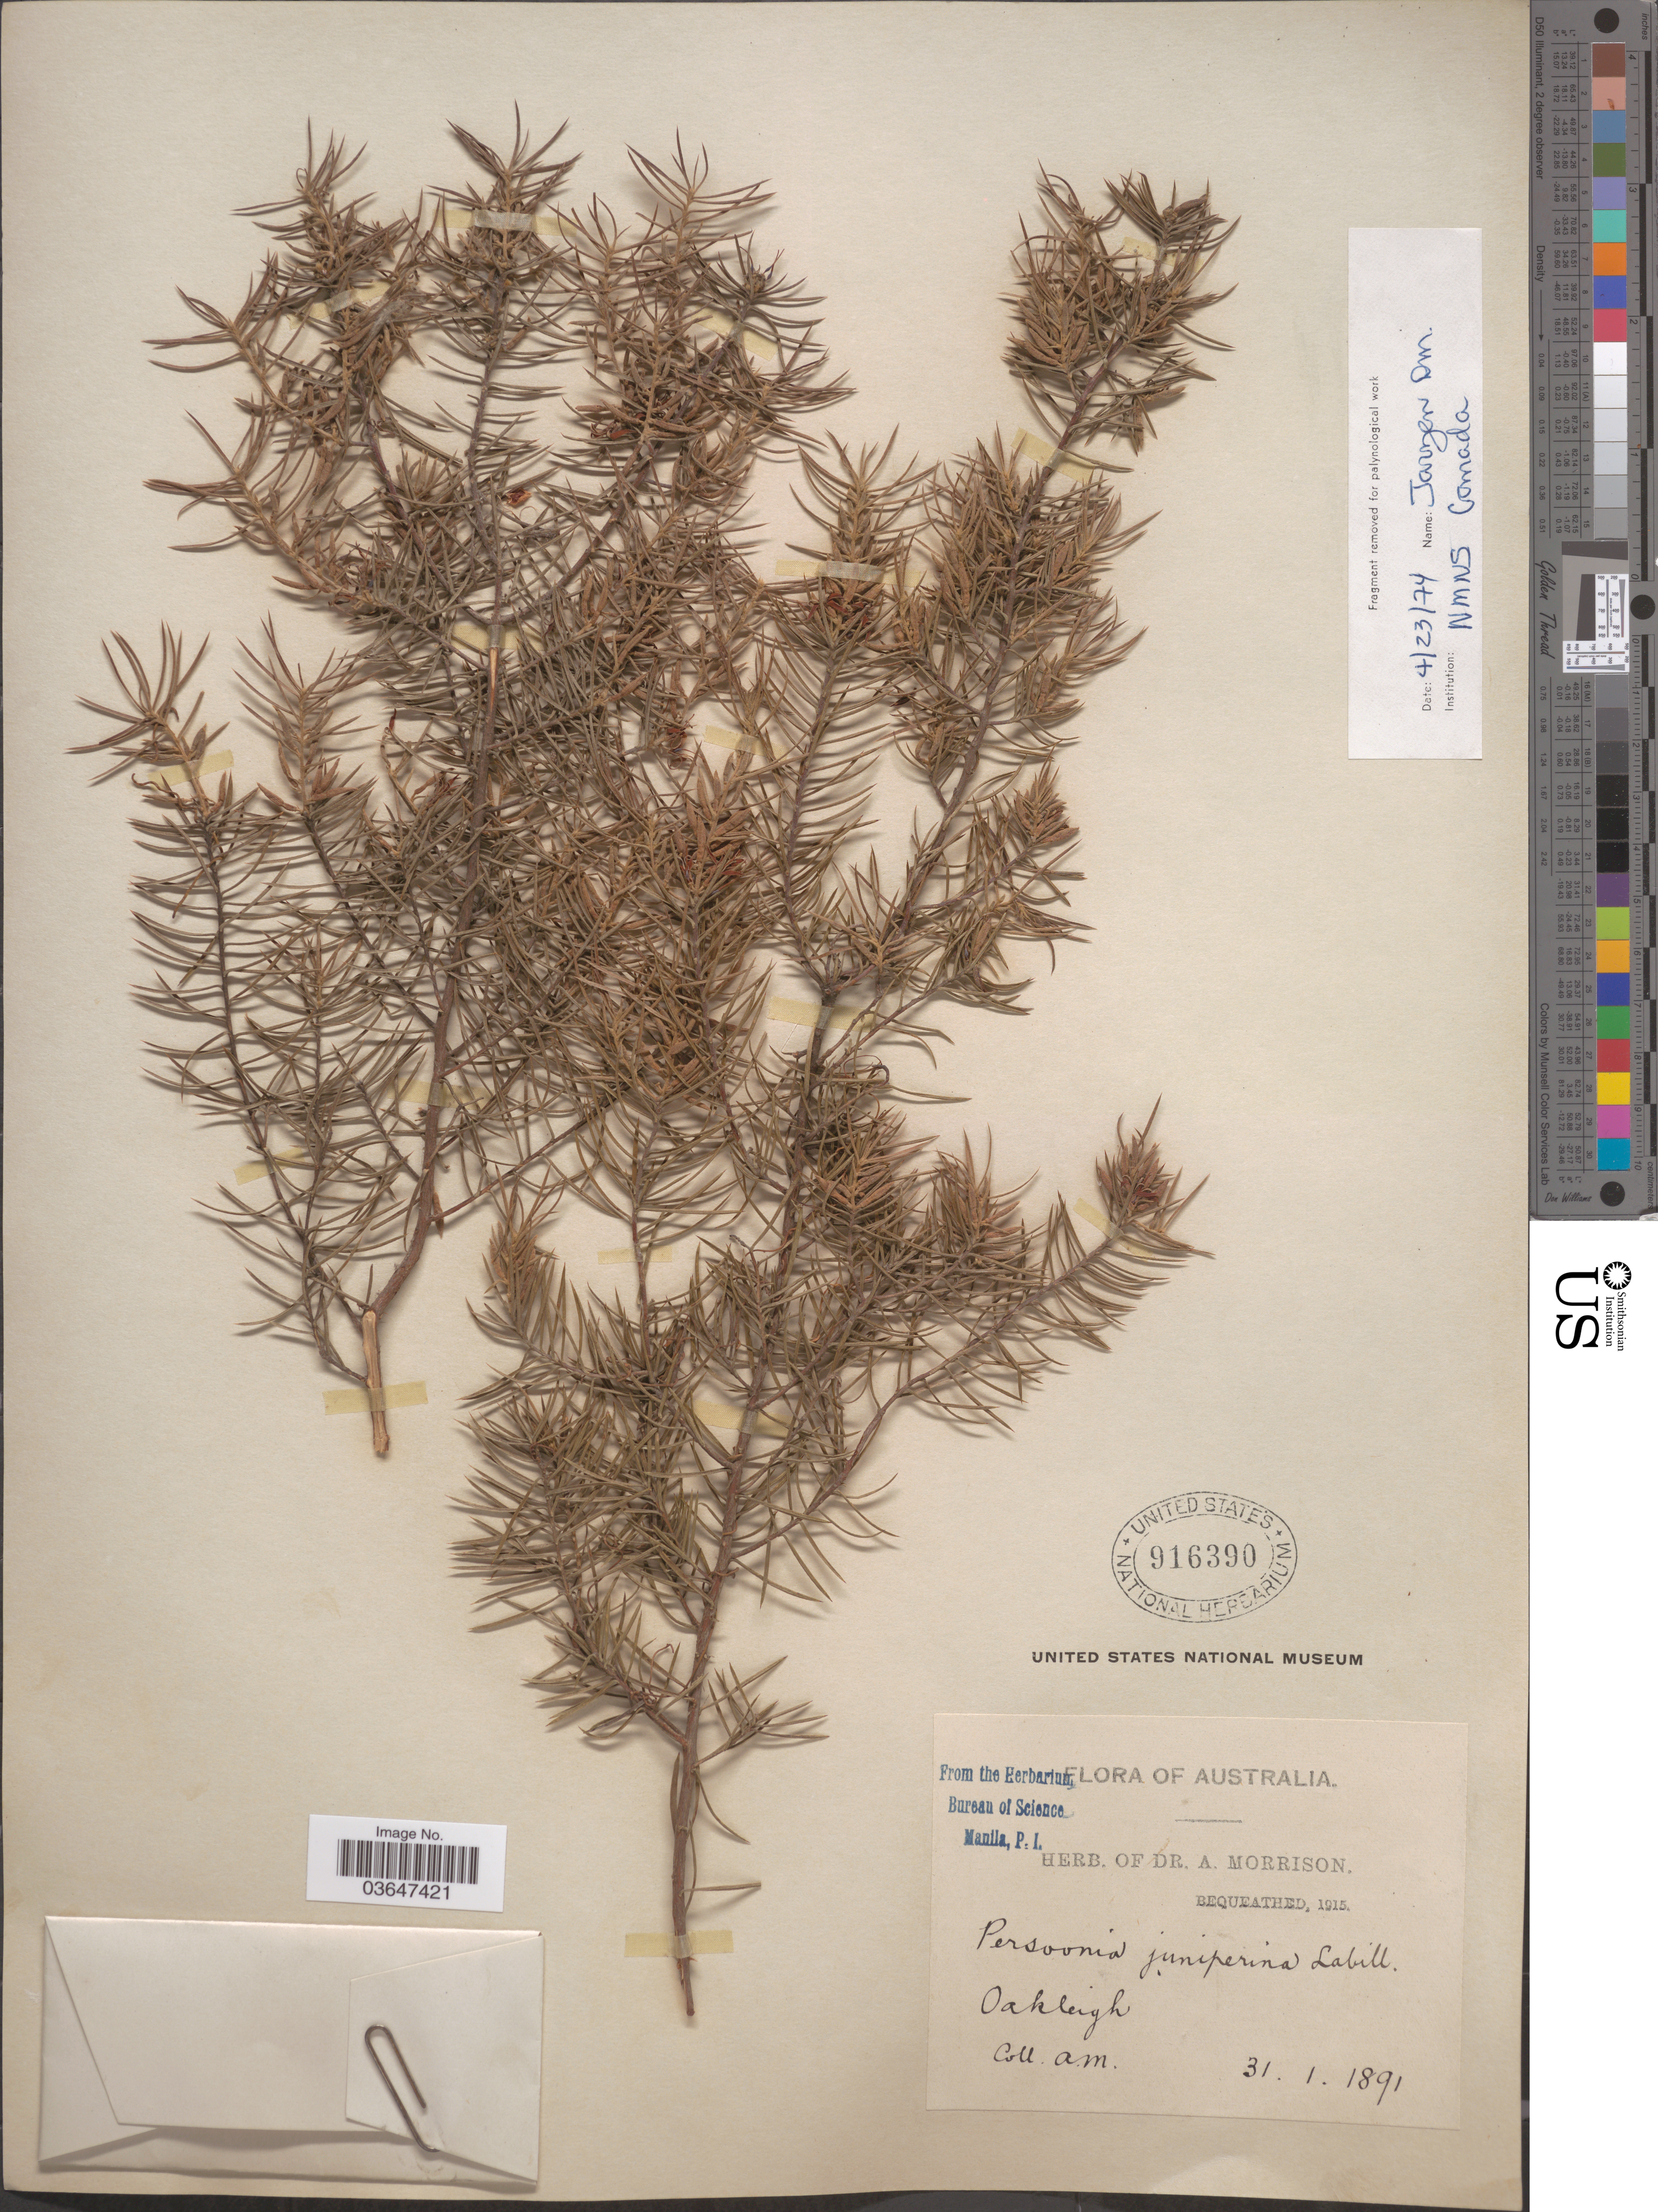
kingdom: Plantae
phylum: Tracheophyta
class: Magnoliopsida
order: Proteales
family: Proteaceae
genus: Persoonia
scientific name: Persoonia juniperina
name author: Labill.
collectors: A. Morrison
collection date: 1891-01-31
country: Australia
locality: Oakleigh.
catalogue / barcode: US 916390